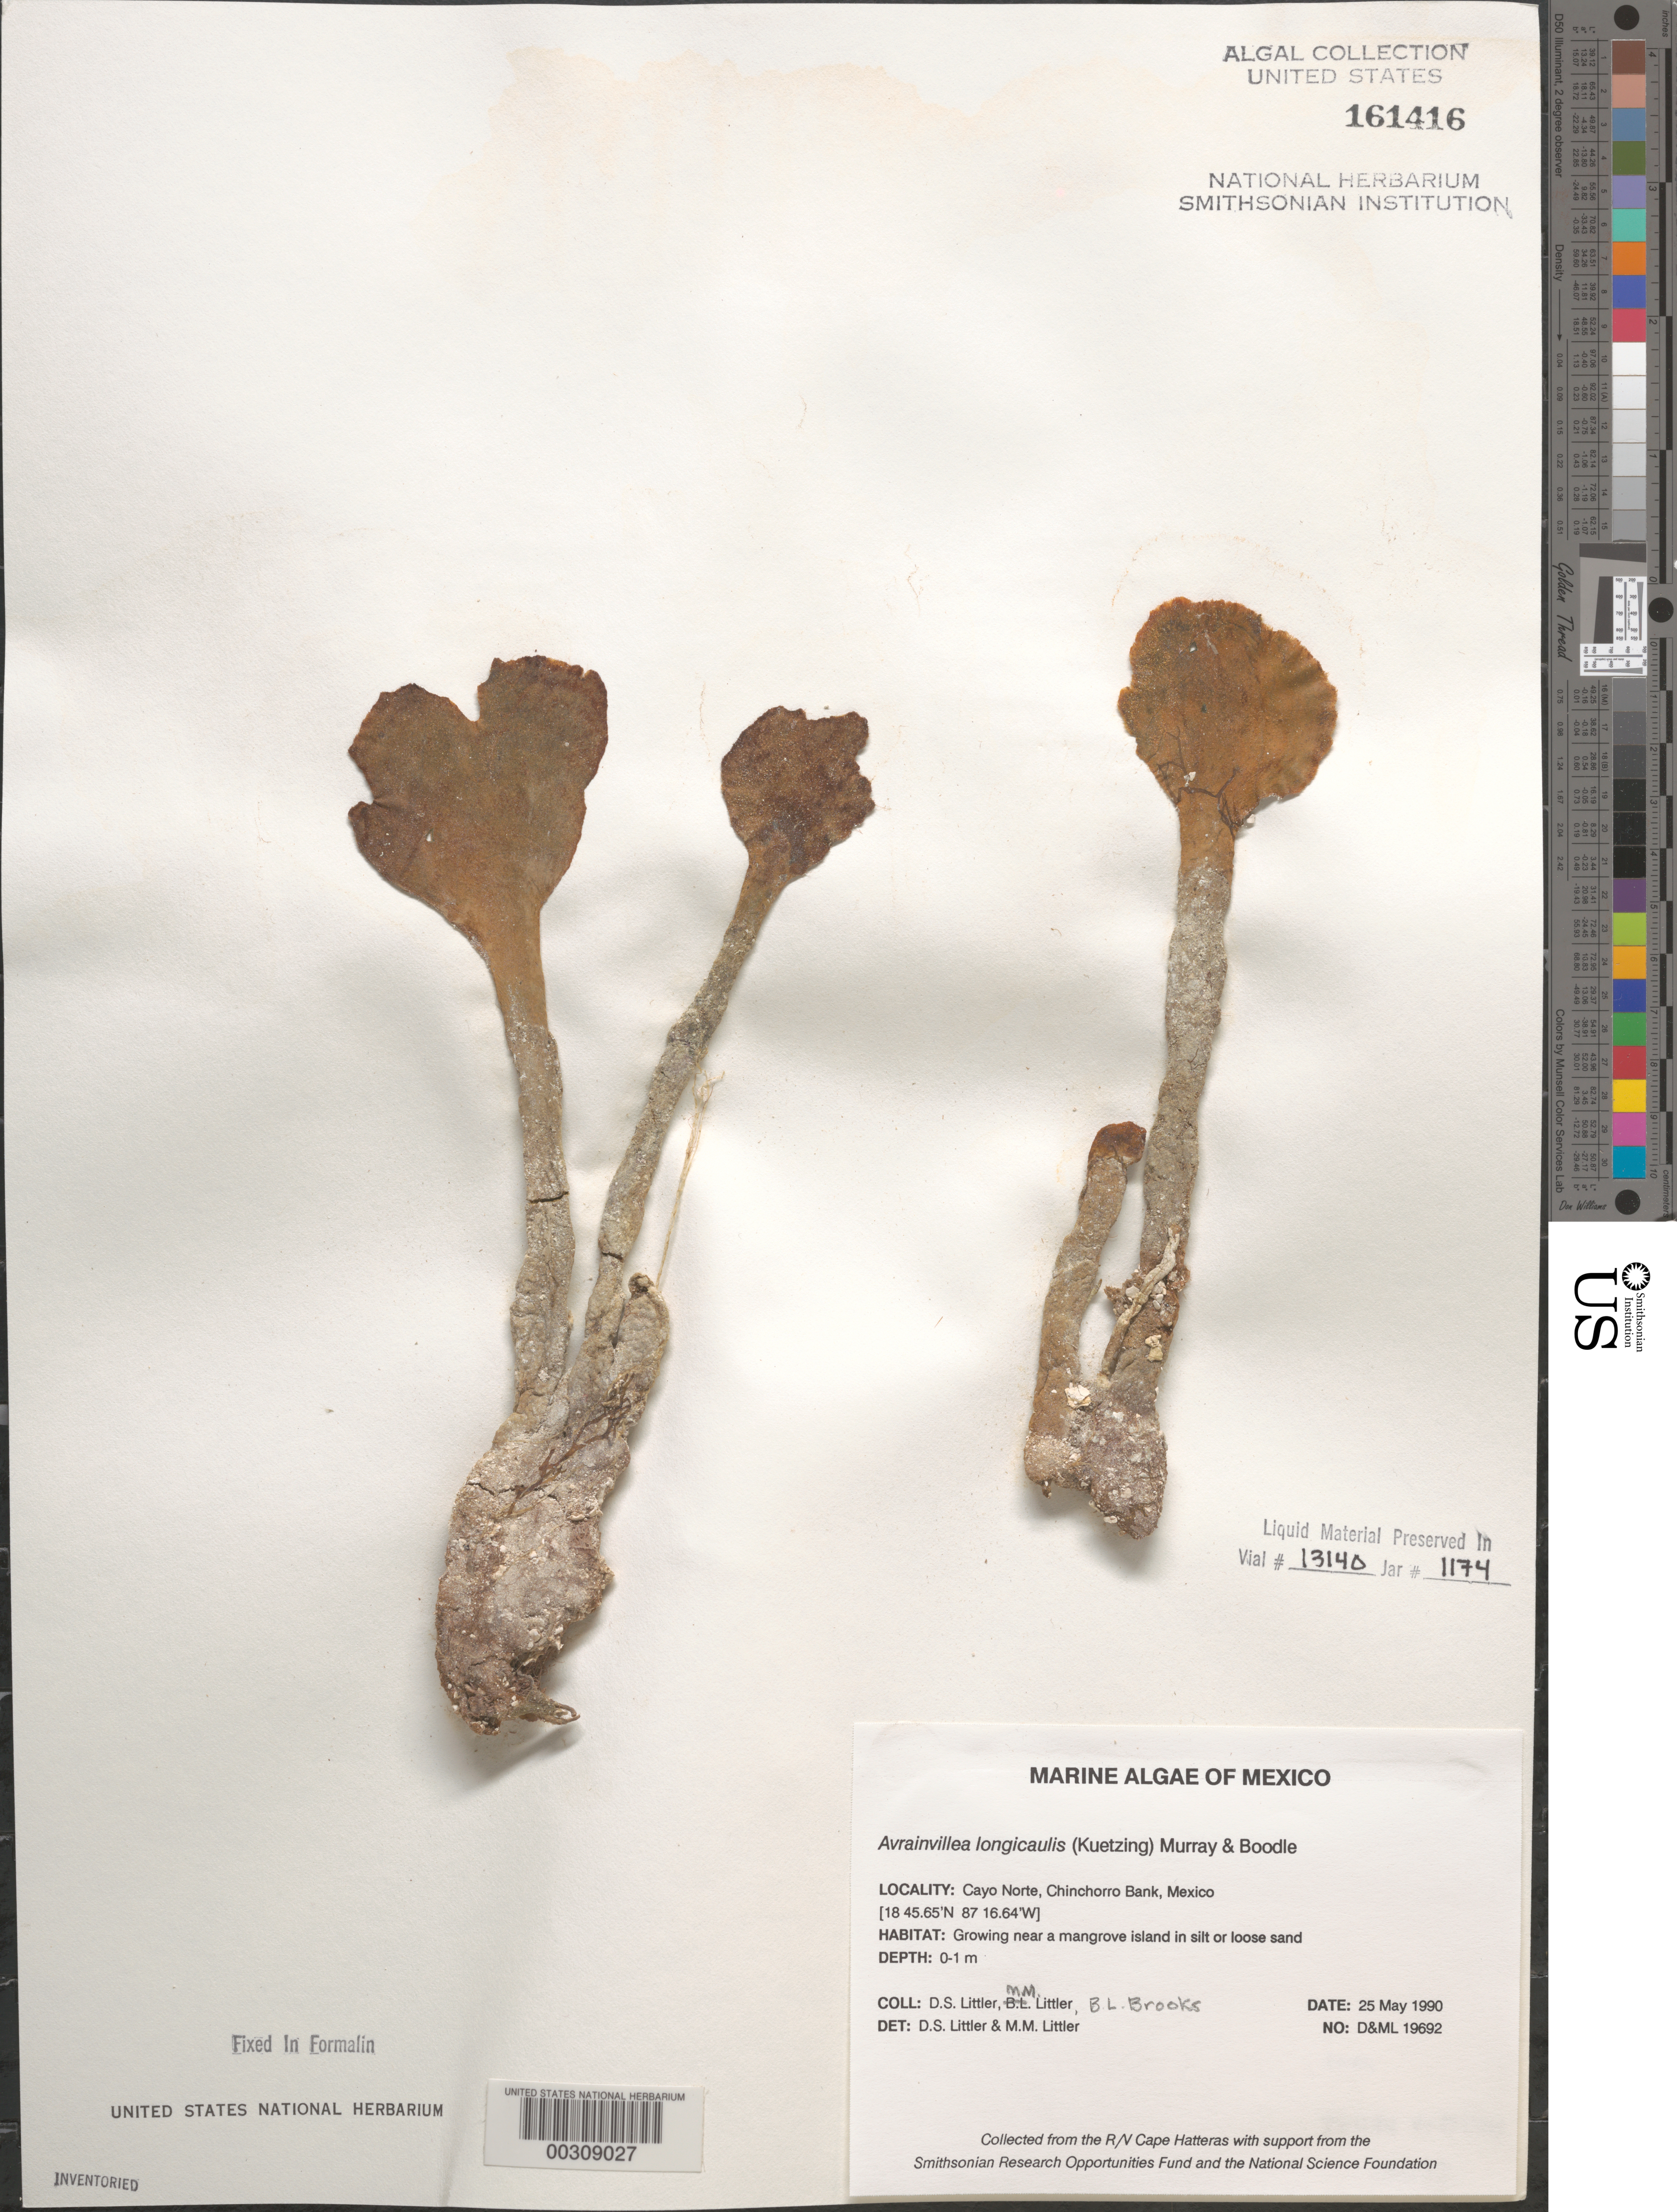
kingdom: Plantae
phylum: Chlorophyta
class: Ulvophyceae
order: Bryopsidales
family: Dichotomosiphonaceae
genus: Avrainvillea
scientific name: Avrainvillea longicaulis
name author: (Kütz.) G. Murray & Boodle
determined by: Littler, D. S.; Littler, M. M.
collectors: D. S. Littler, M. M. Littler & B. Brooks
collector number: D&ML 19692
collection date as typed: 25 May 1990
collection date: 1990-05-25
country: Mexico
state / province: Quintana Roo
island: Cayo Norte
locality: Chinchorro Bank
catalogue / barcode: US 161416